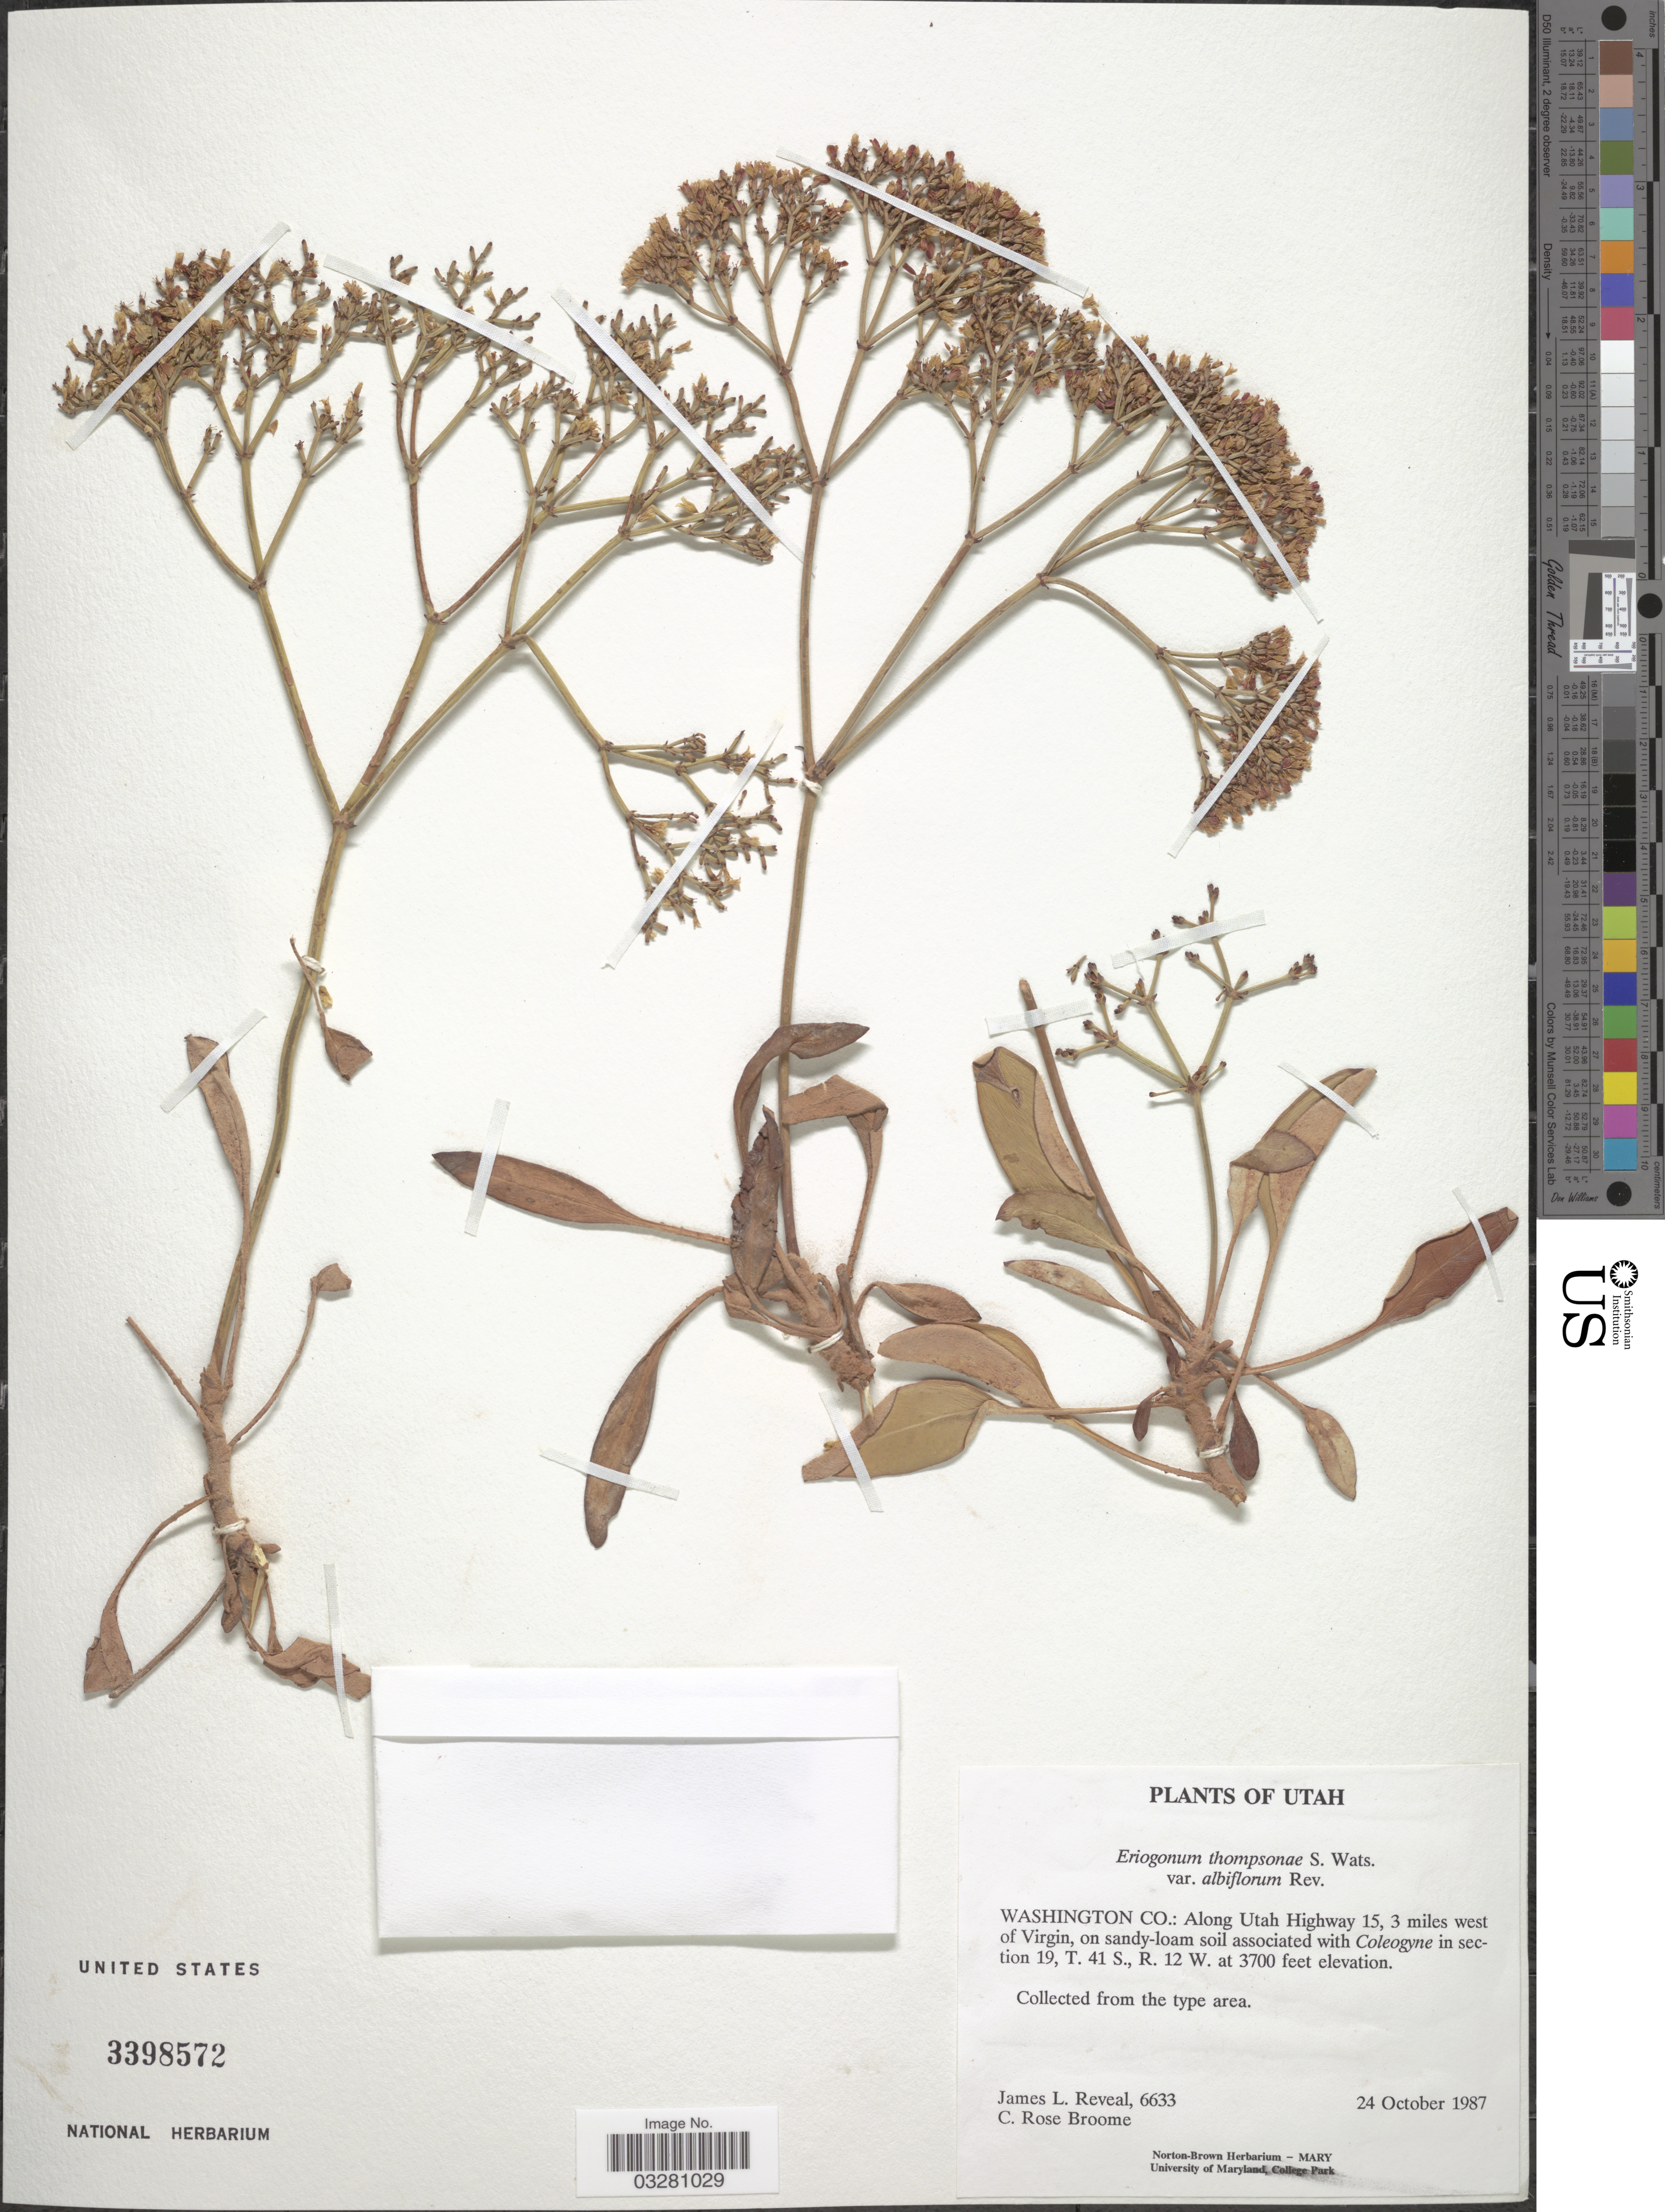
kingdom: Plantae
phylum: Tracheophyta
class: Magnoliopsida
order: Caryophyllales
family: Polygonaceae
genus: Eriogonum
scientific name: Eriogonum thompsonae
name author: S. Watson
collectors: J. L. Reveal & C. R. Broome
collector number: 6633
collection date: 1987-10-24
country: United States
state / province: Utah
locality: Washington Co.: Along Utah Highway 15, 3 miles west of Virgin. Section 19, T.41S., R.12W.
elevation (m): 1128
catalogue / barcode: US 3398572